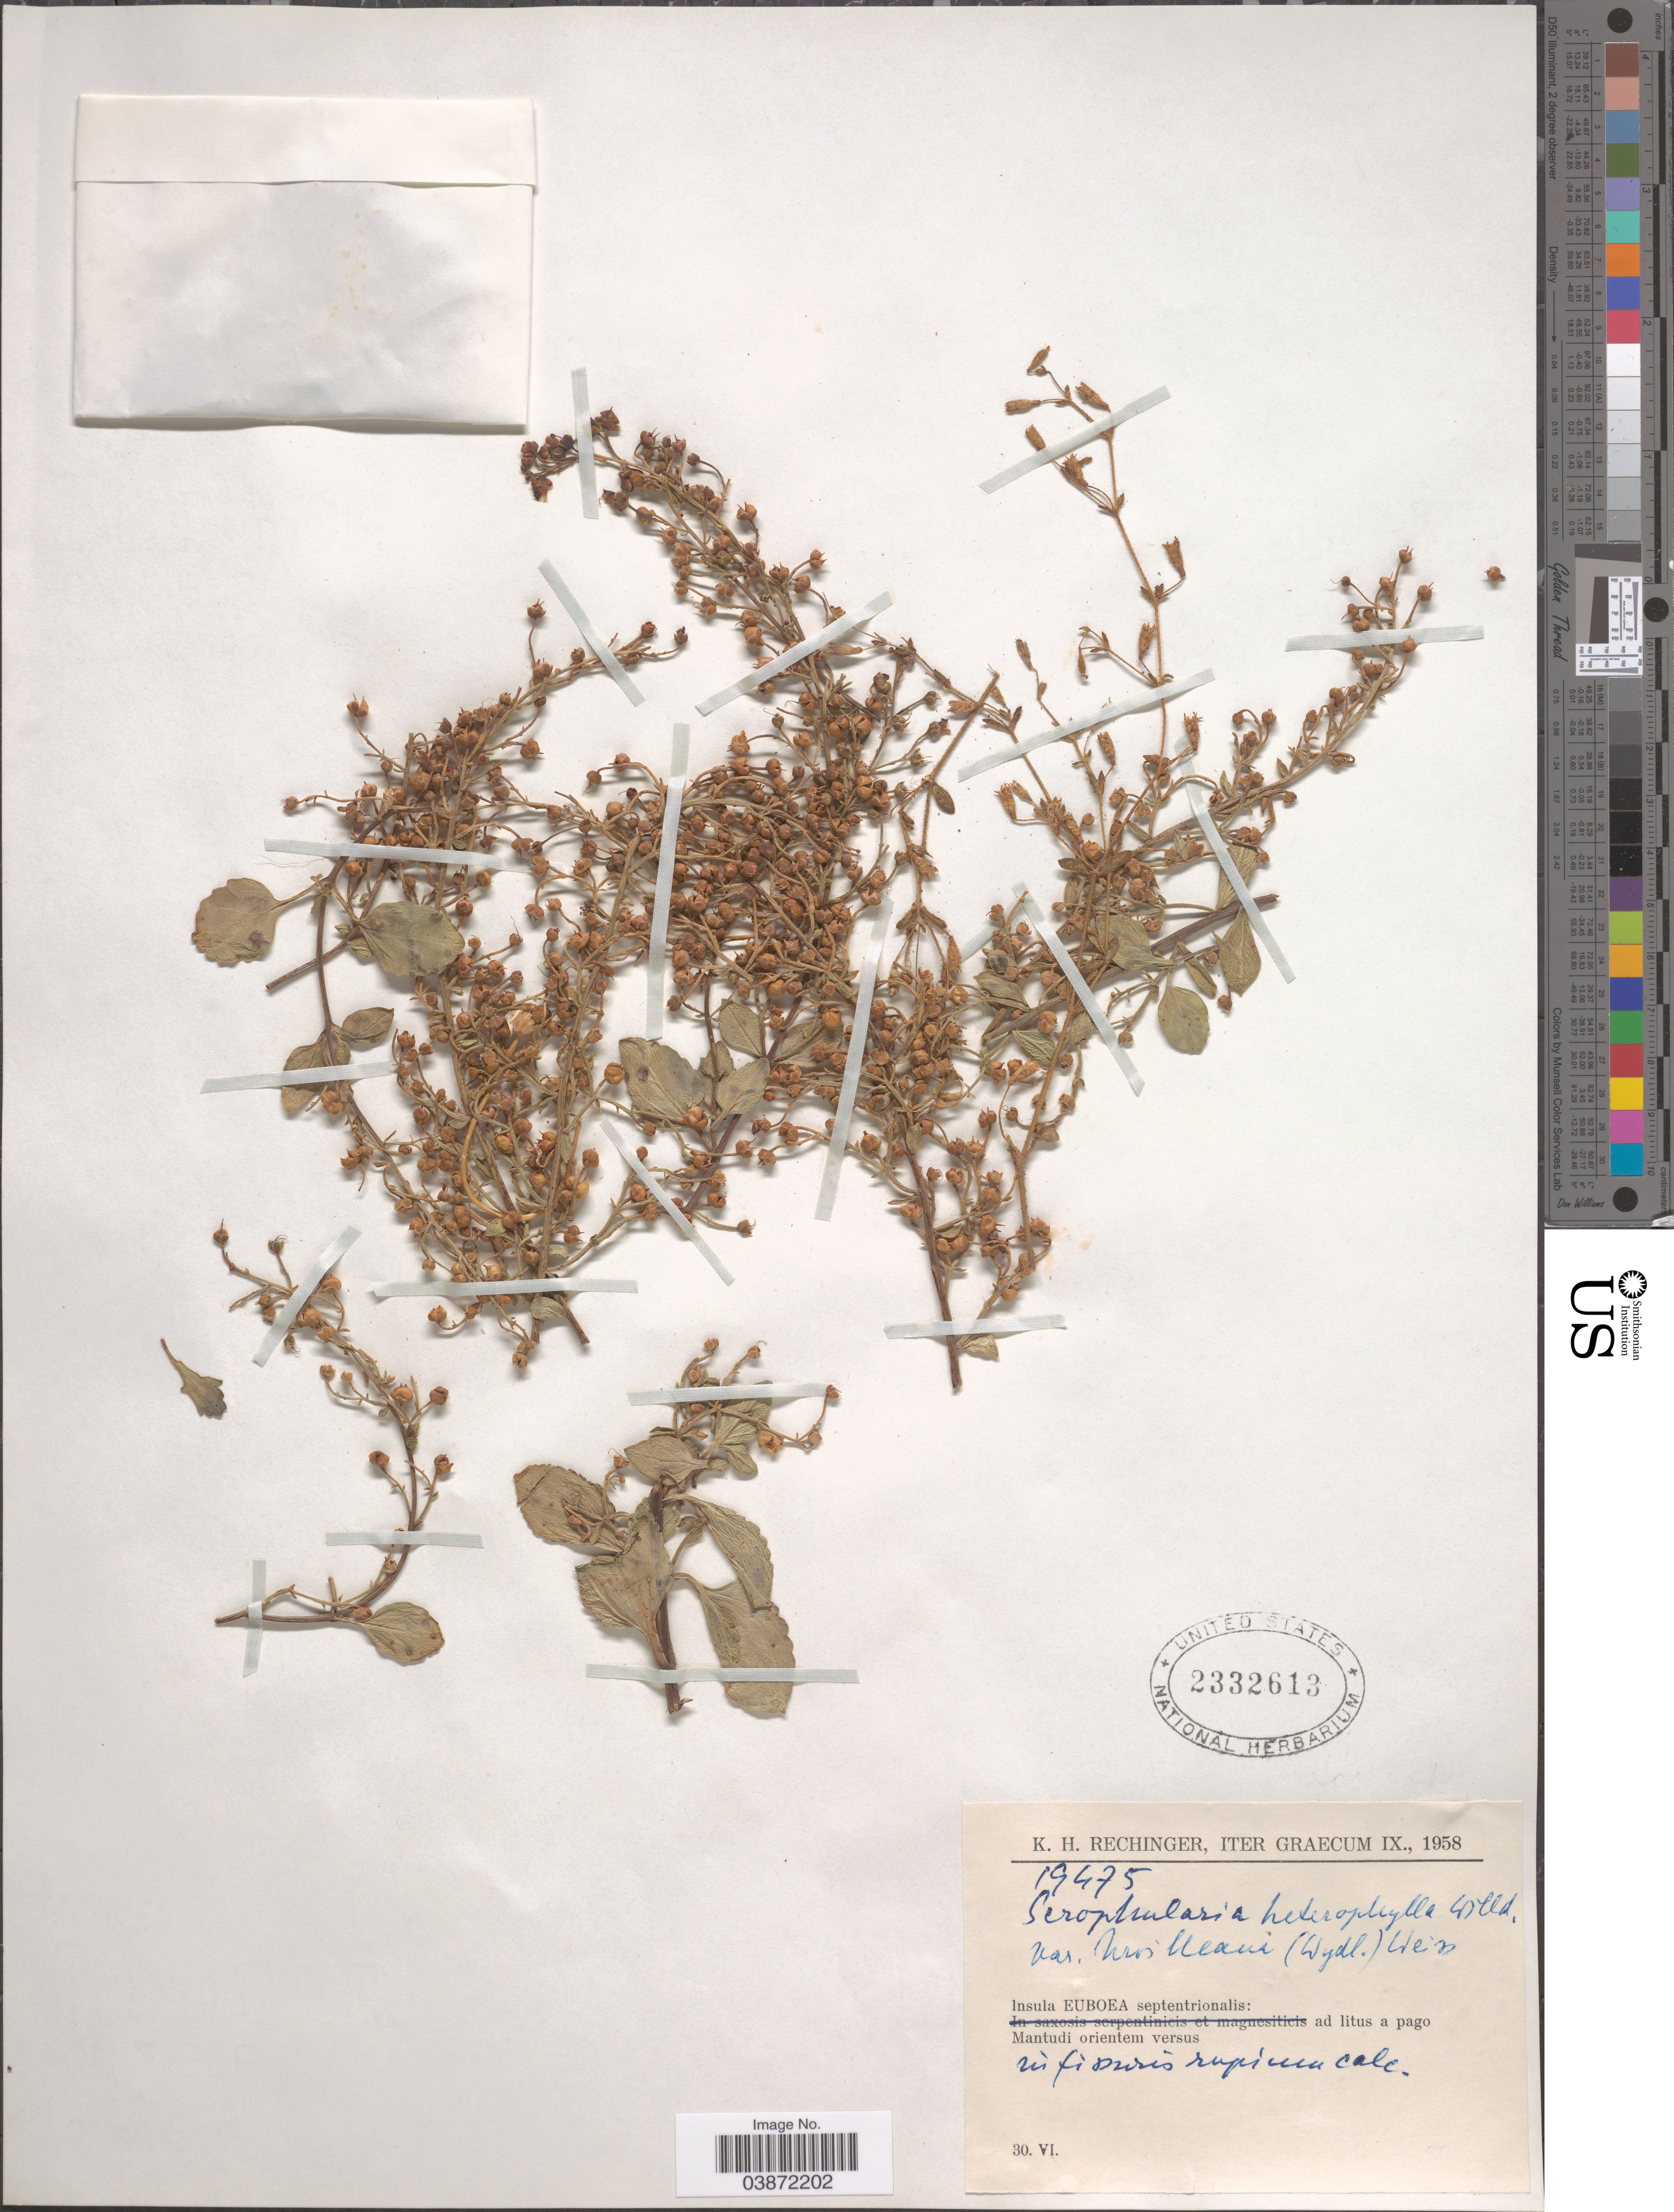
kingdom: Plantae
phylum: Tracheophyta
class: Magnoliopsida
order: Lamiales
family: Scrophulariaceae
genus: Scrophularia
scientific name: Scrophularia heterophylla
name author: Willd.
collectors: K. H. Rechinger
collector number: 19475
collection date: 1958-06-30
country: Greece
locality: Graecum. Insula Euboea septentrionalis: ad litus a pago Mantudi orientem versus in fissuris rupium calc.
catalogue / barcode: US 2332613